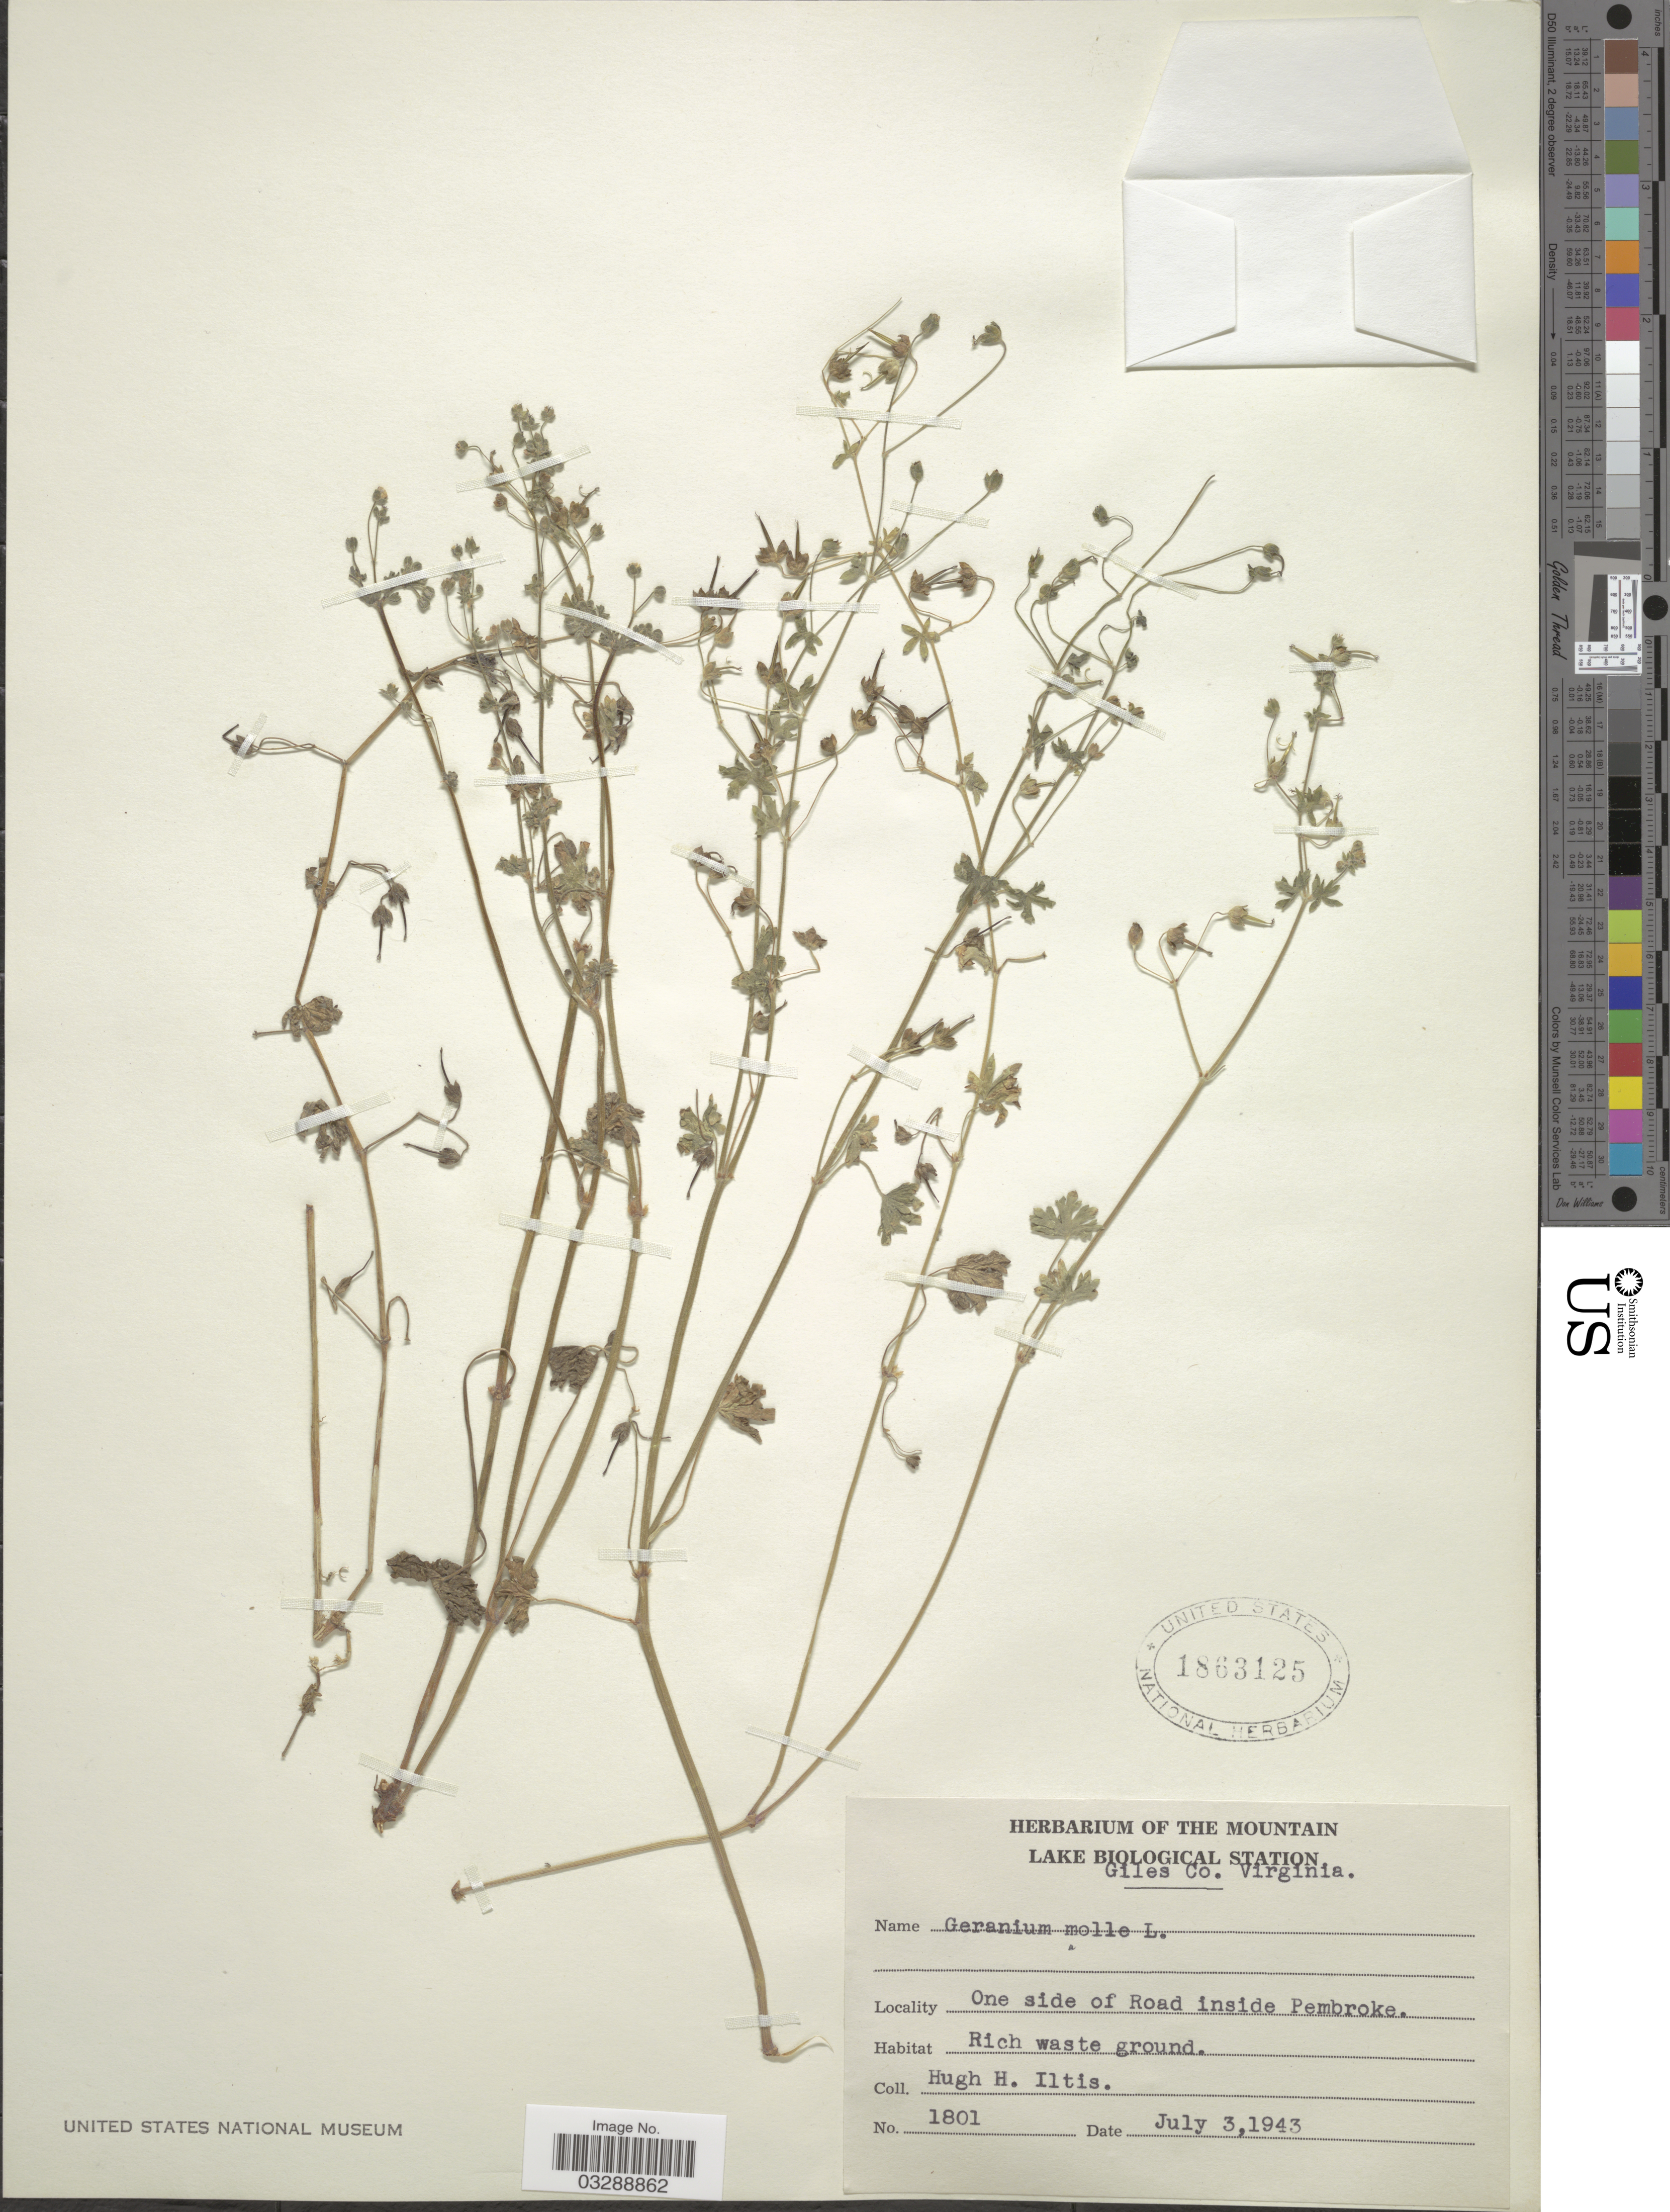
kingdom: Plantae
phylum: Tracheophyta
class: Magnoliopsida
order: Geraniales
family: Geraniaceae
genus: Geranium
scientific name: Geranium molle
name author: L.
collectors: H. H. Iltis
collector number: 1801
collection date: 1943-07-03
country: United States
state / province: Virginia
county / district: Giles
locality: One side of Road inside Pembroke.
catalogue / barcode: US 1863125